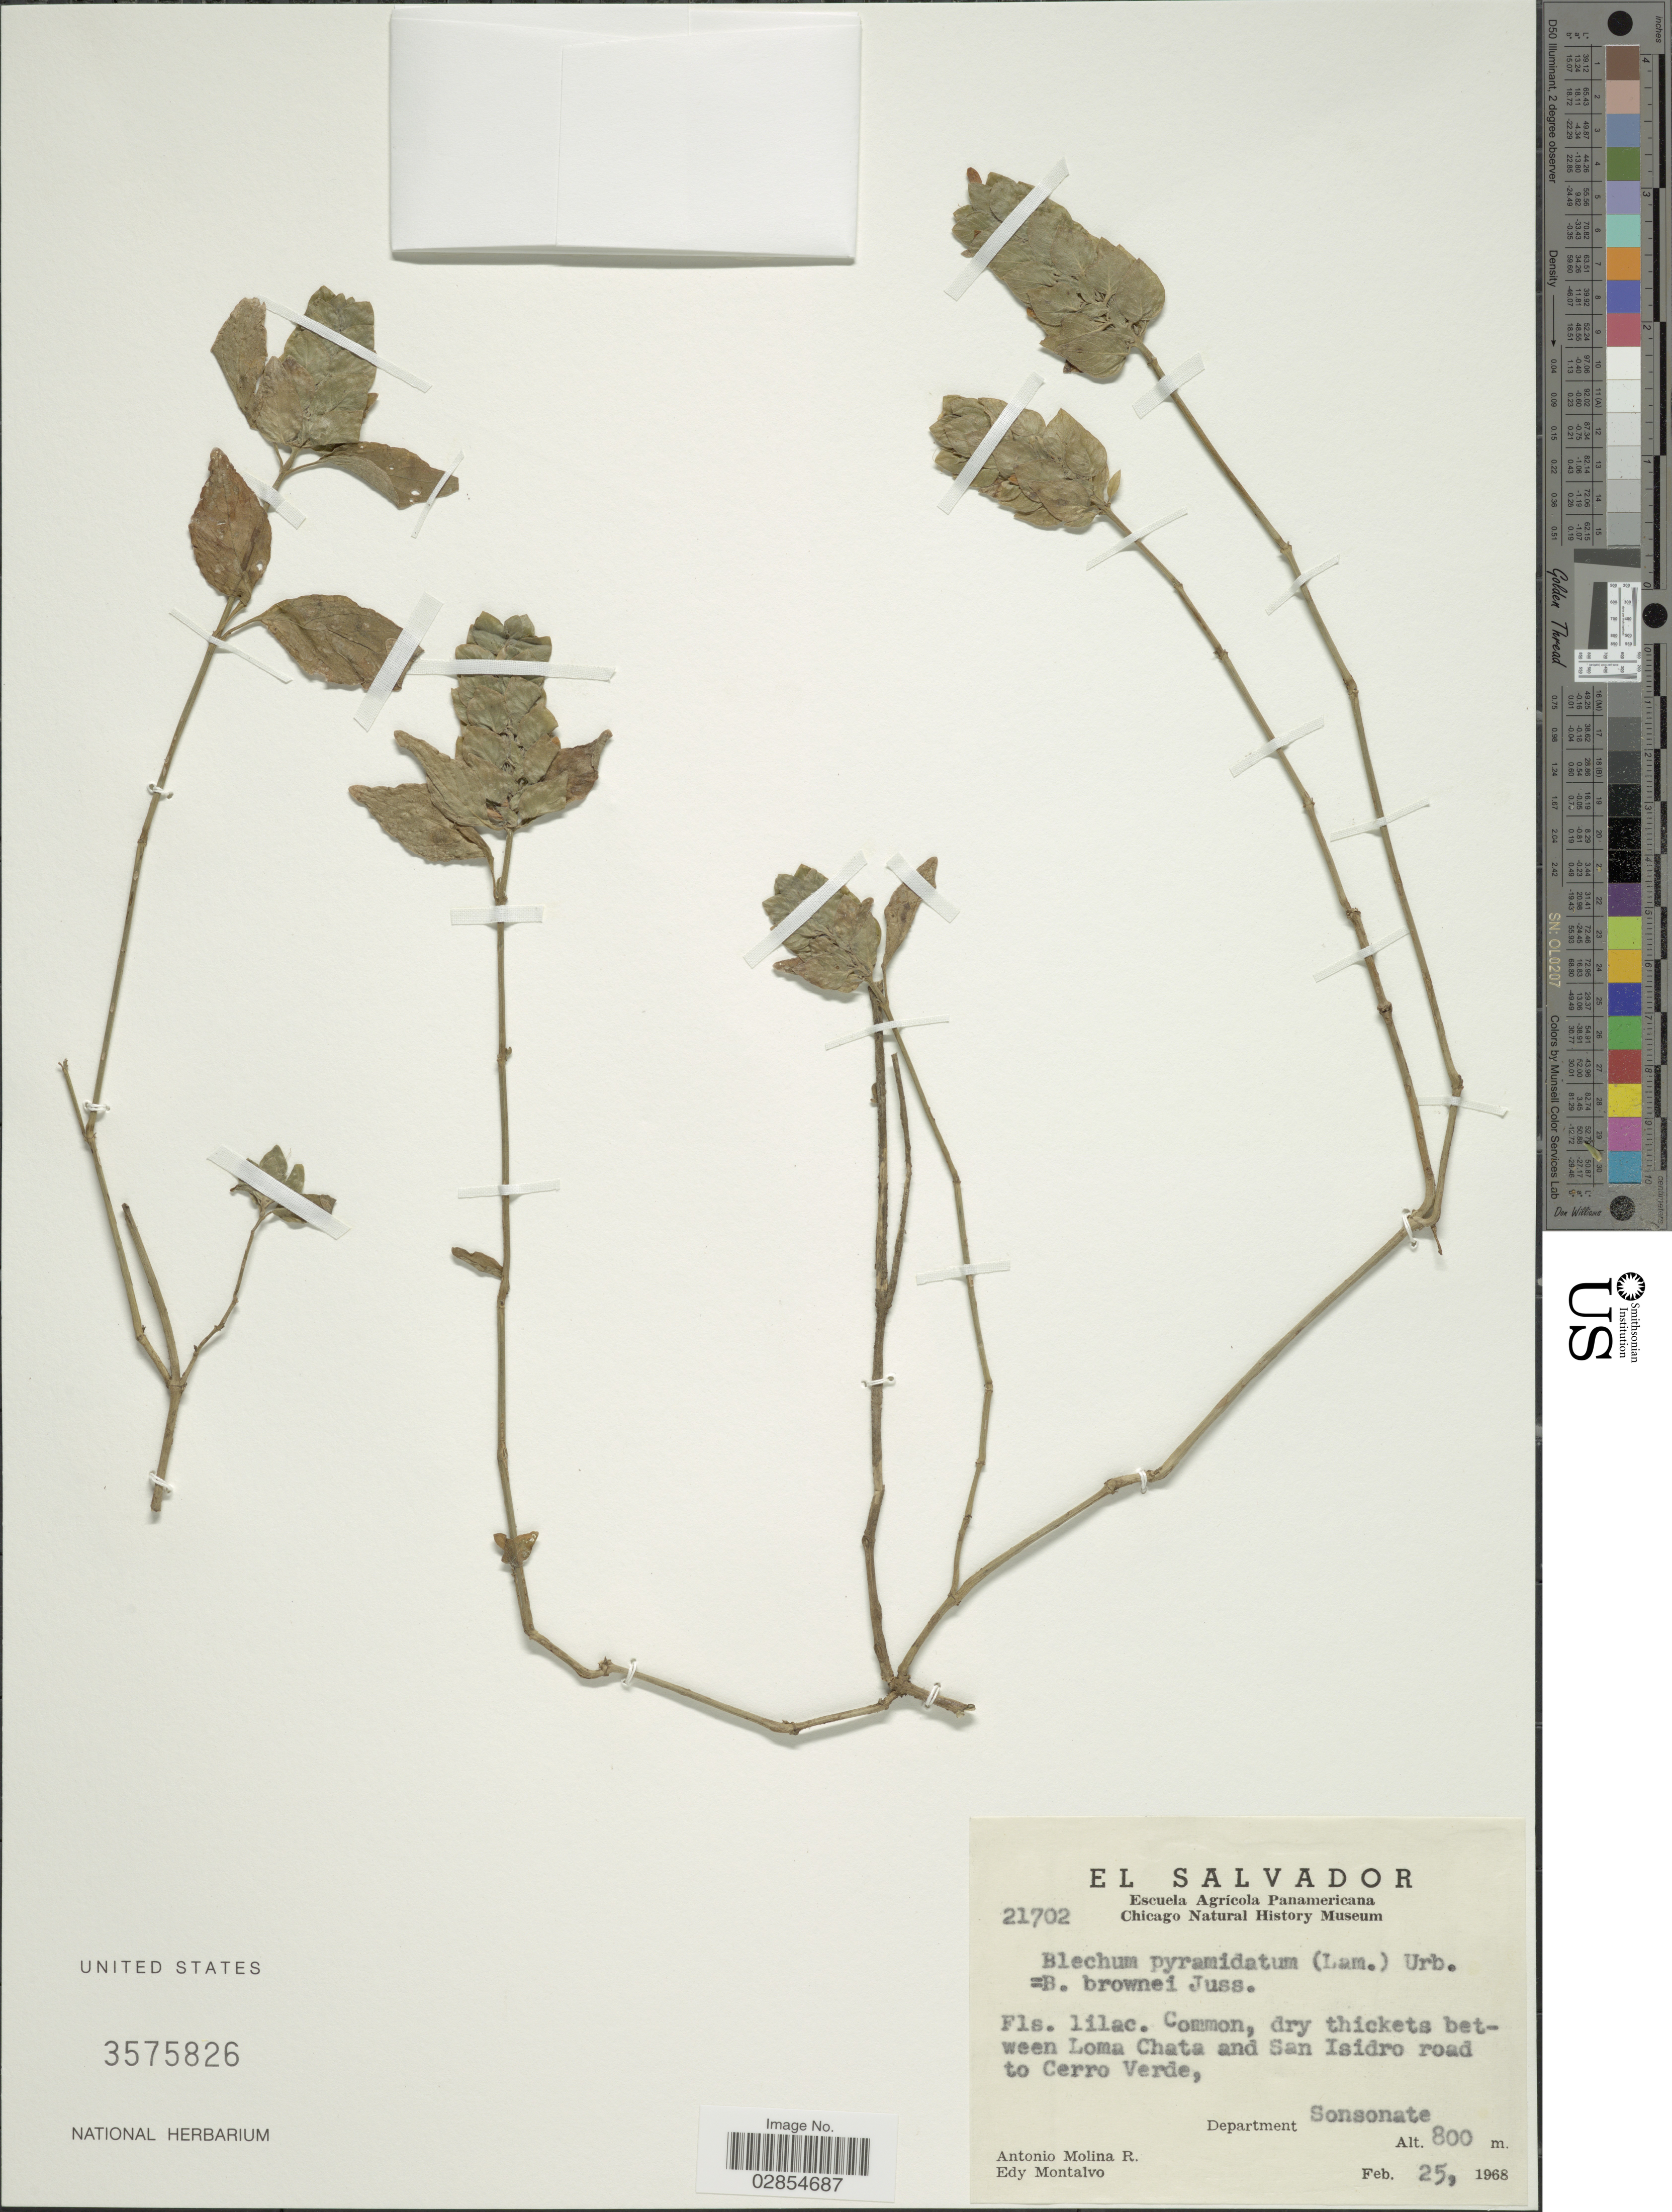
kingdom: Plantae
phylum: Tracheophyta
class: Magnoliopsida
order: Lamiales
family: Acanthaceae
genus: Blechum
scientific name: Blechum pyramidatum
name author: (Lam.) Urb.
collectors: A. Molina R. & E. A. Montalvo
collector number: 21702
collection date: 1968-02-25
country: El Salvador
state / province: Sonsonate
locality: Common, dry thickets between Loma Chata and San Isidro road to Cerro Verde, Department Sonsonate.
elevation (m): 800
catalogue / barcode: US 3575826